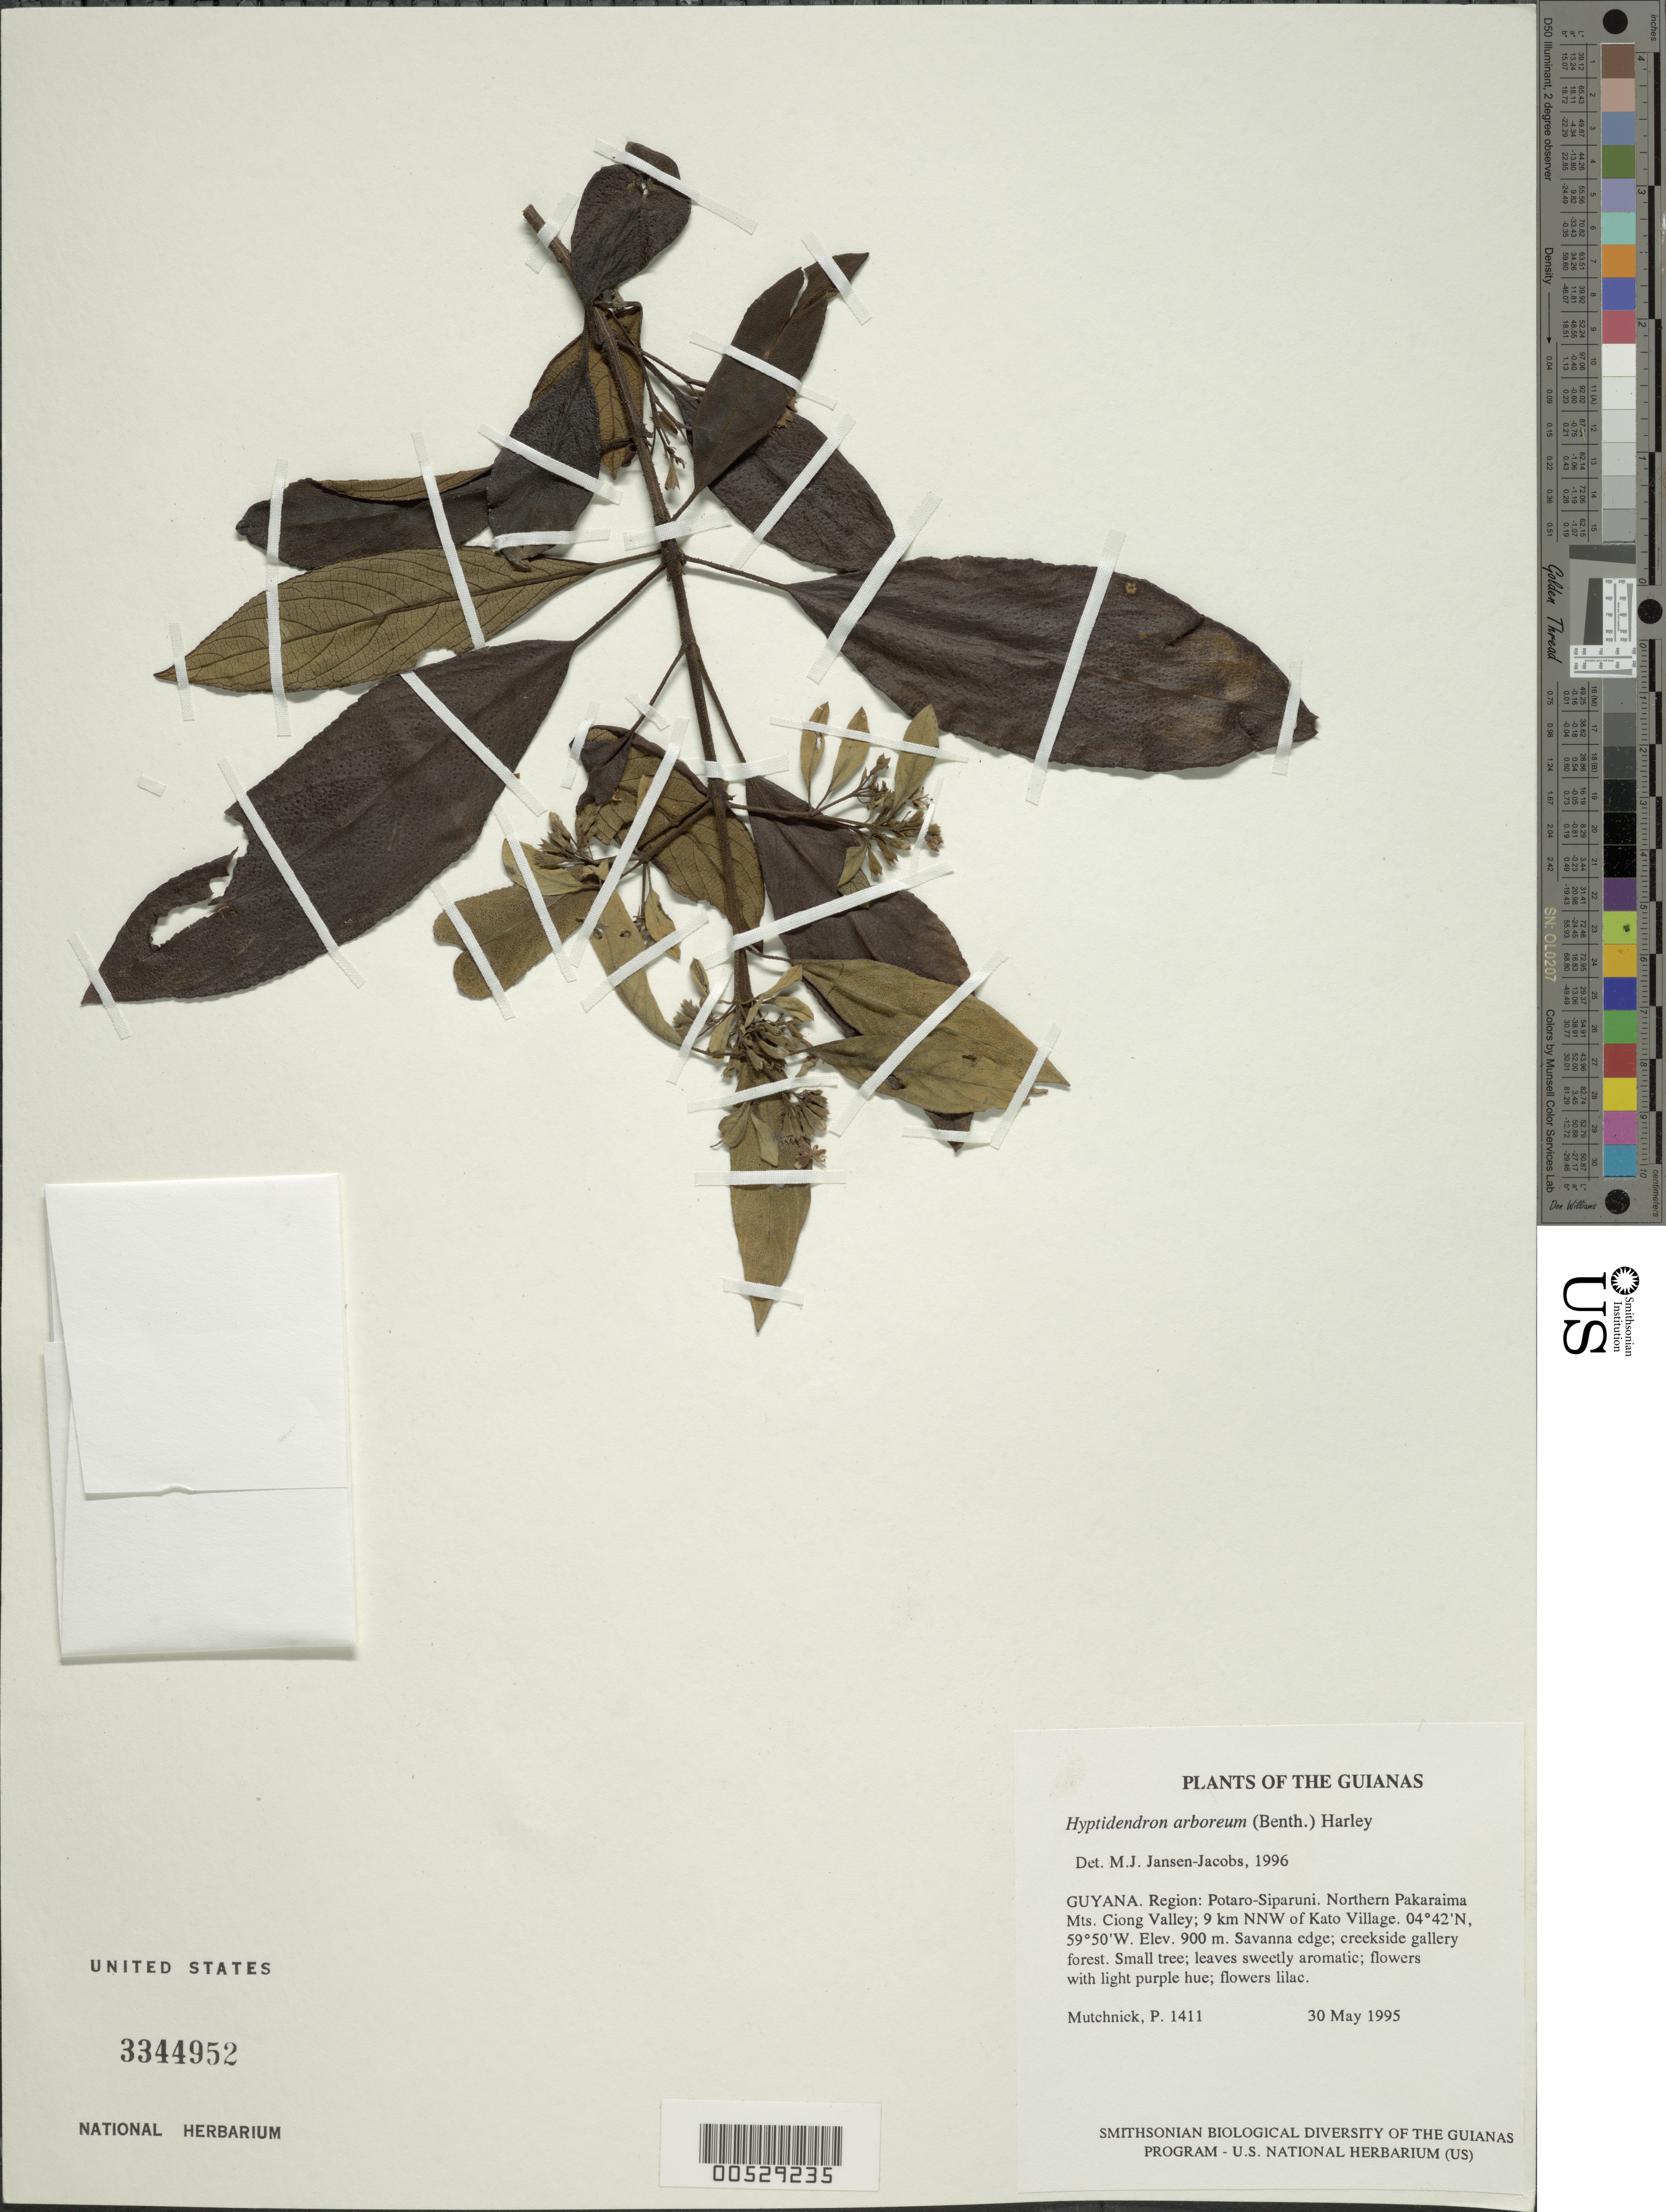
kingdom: Plantae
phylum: Tracheophyta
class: Magnoliopsida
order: Lamiales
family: Lamiaceae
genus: Hyptidendron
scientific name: Hyptidendron arboreum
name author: (Benth.) Harley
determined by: Jansen-Jacobs, M. J., (U), Nationaal Herbarium Nederland, Utrecht University branch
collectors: P. Mutchnick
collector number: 1411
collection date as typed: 30 May 1995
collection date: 1995-05-30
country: Guyana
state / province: Potaro-Siparuni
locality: Northern Pakaraima Mts. Ciong Valley; 9 km NNW of Kato Village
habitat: Savanna edge; creekside gallery forest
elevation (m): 900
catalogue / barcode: US 3344952